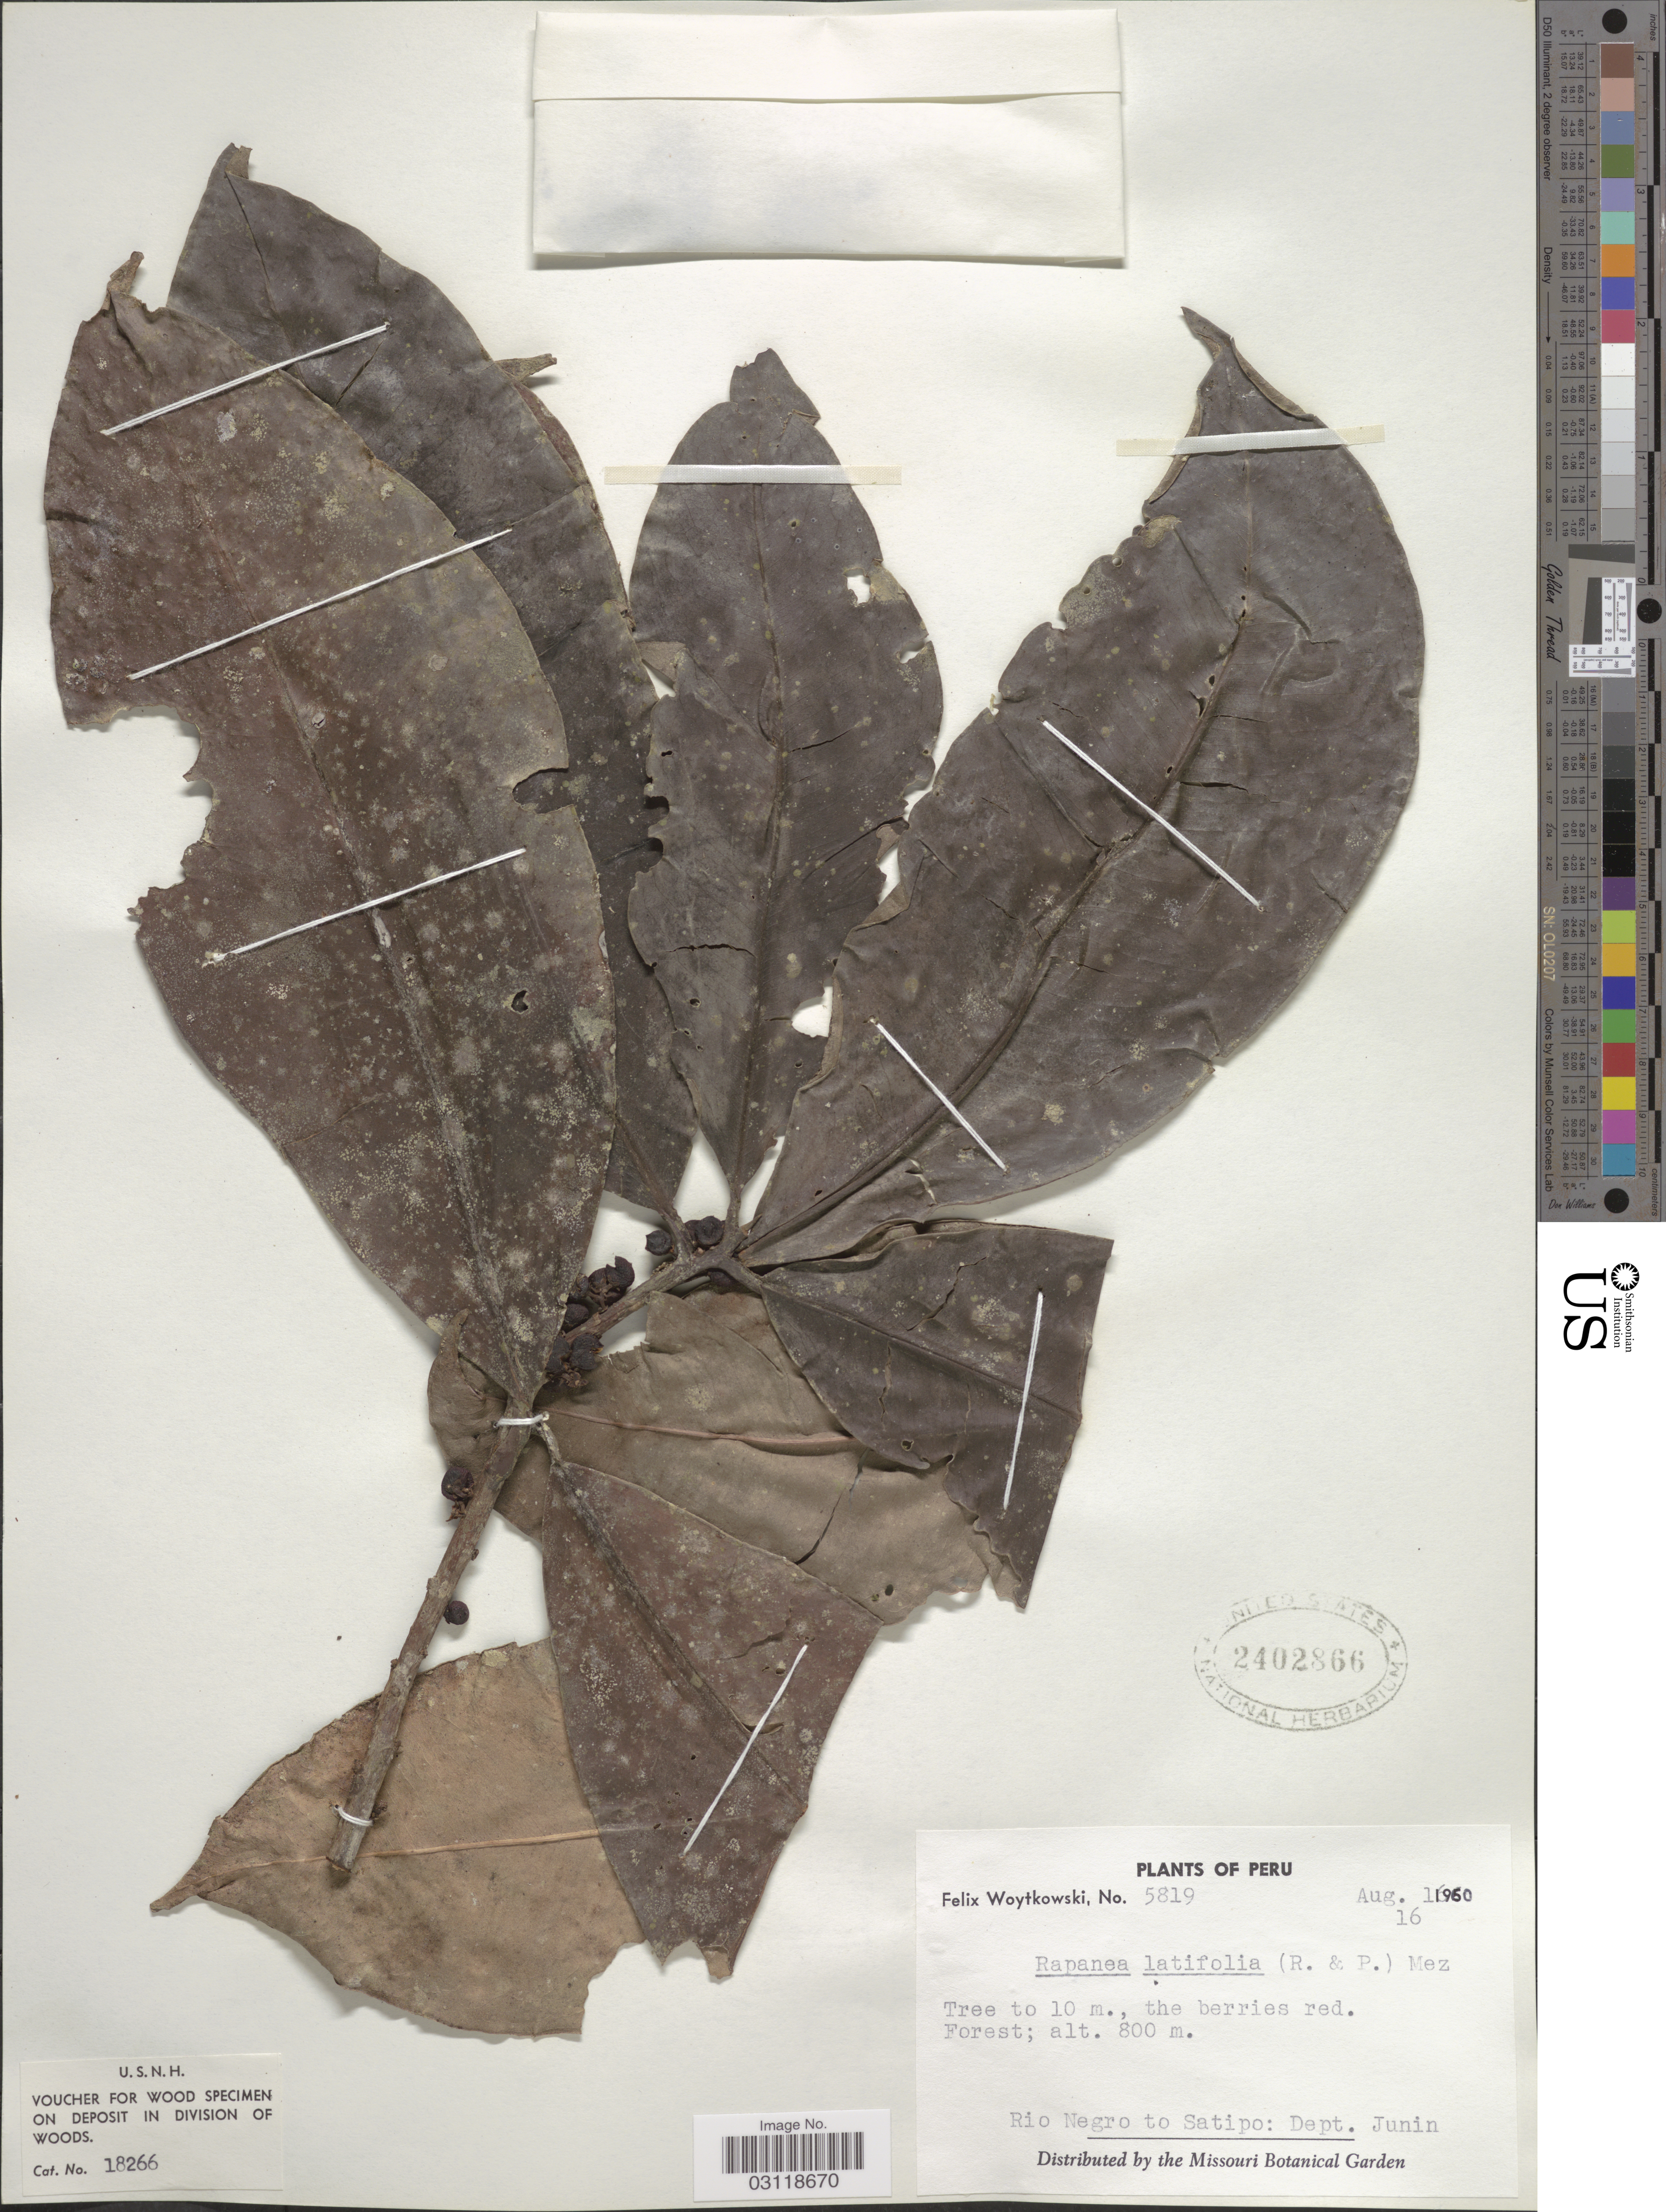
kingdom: Plantae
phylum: Tracheophyta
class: Magnoliopsida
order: Ericales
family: Primulaceae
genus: Rapanea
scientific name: Rapanea latifolia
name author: (Ruiz & Pav.) Mez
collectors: F. Woytkowski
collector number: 5819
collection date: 1960-08-16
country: Peru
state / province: Junín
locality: Rio Negro to Satipo: Dept. Junin.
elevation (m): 800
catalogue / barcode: US 2402866